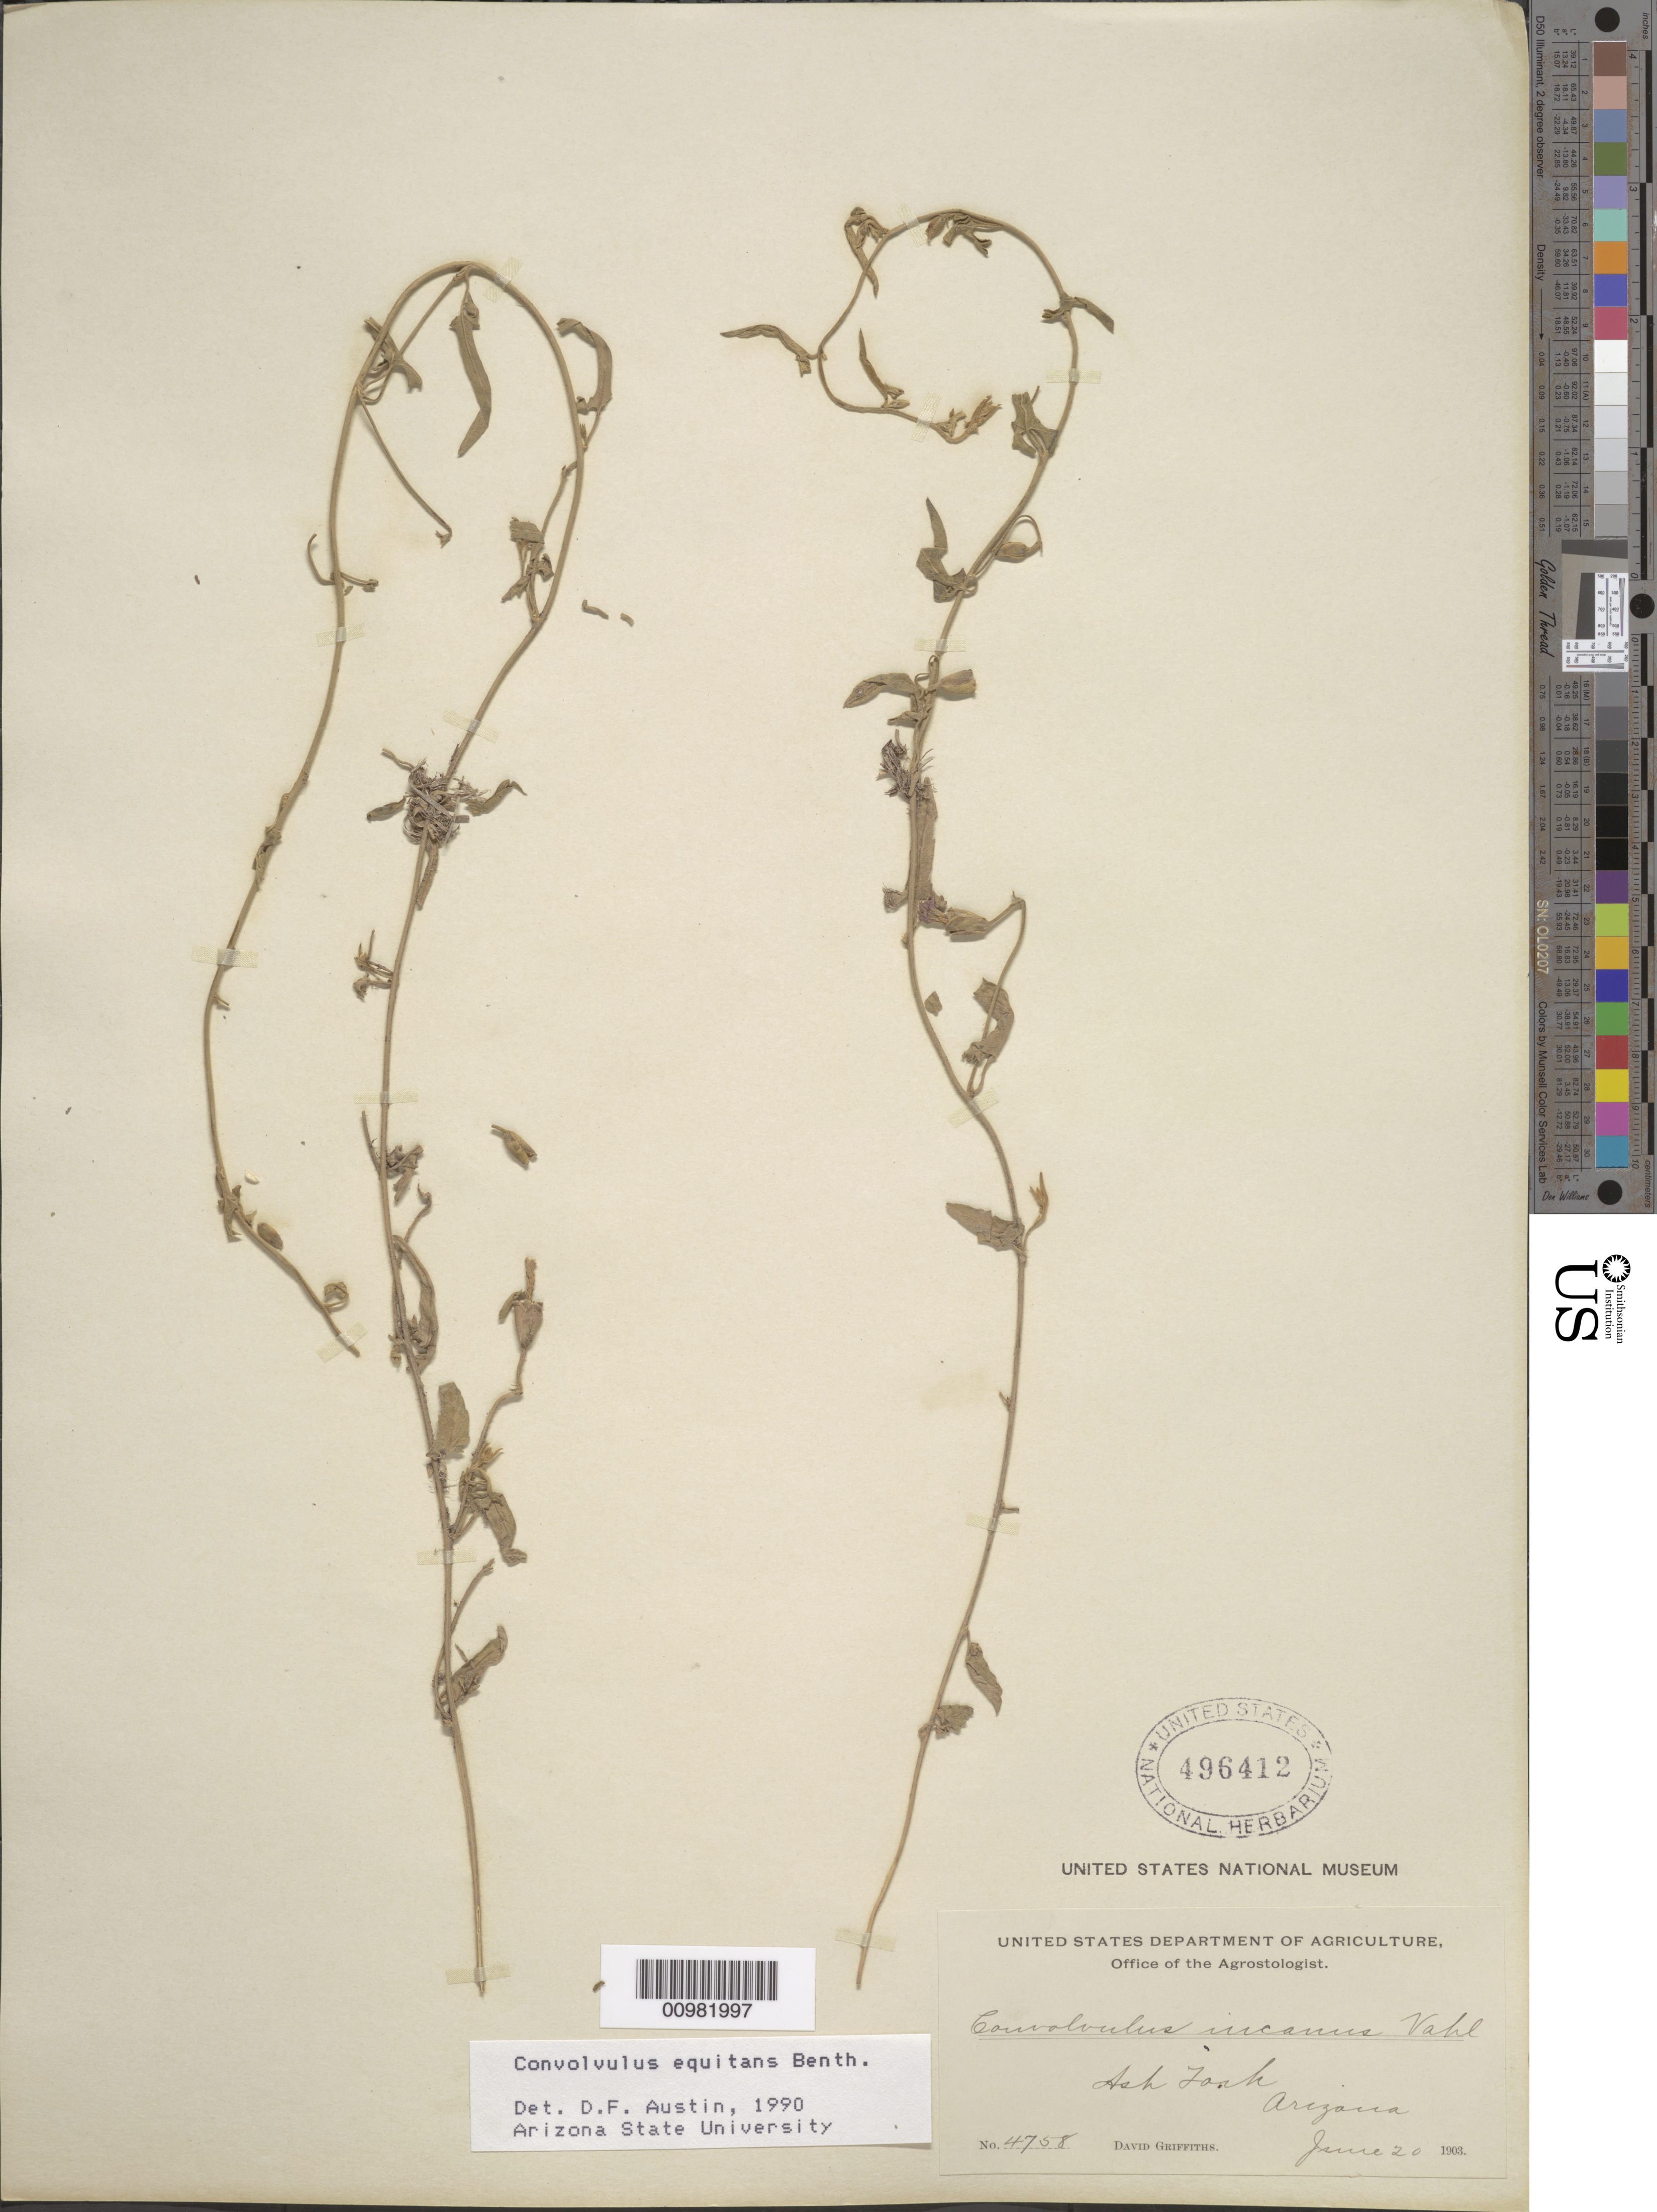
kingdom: Plantae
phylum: Tracheophyta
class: Magnoliopsida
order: Solanales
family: Convolvulaceae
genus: Convolvulus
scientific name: Convolvulus equitans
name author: Benth.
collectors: D. Griffiths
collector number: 4758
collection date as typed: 20 Jun 1903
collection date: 1903-06-20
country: United States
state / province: Arizona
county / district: Yavapai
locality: Ash Fork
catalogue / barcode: US 496412